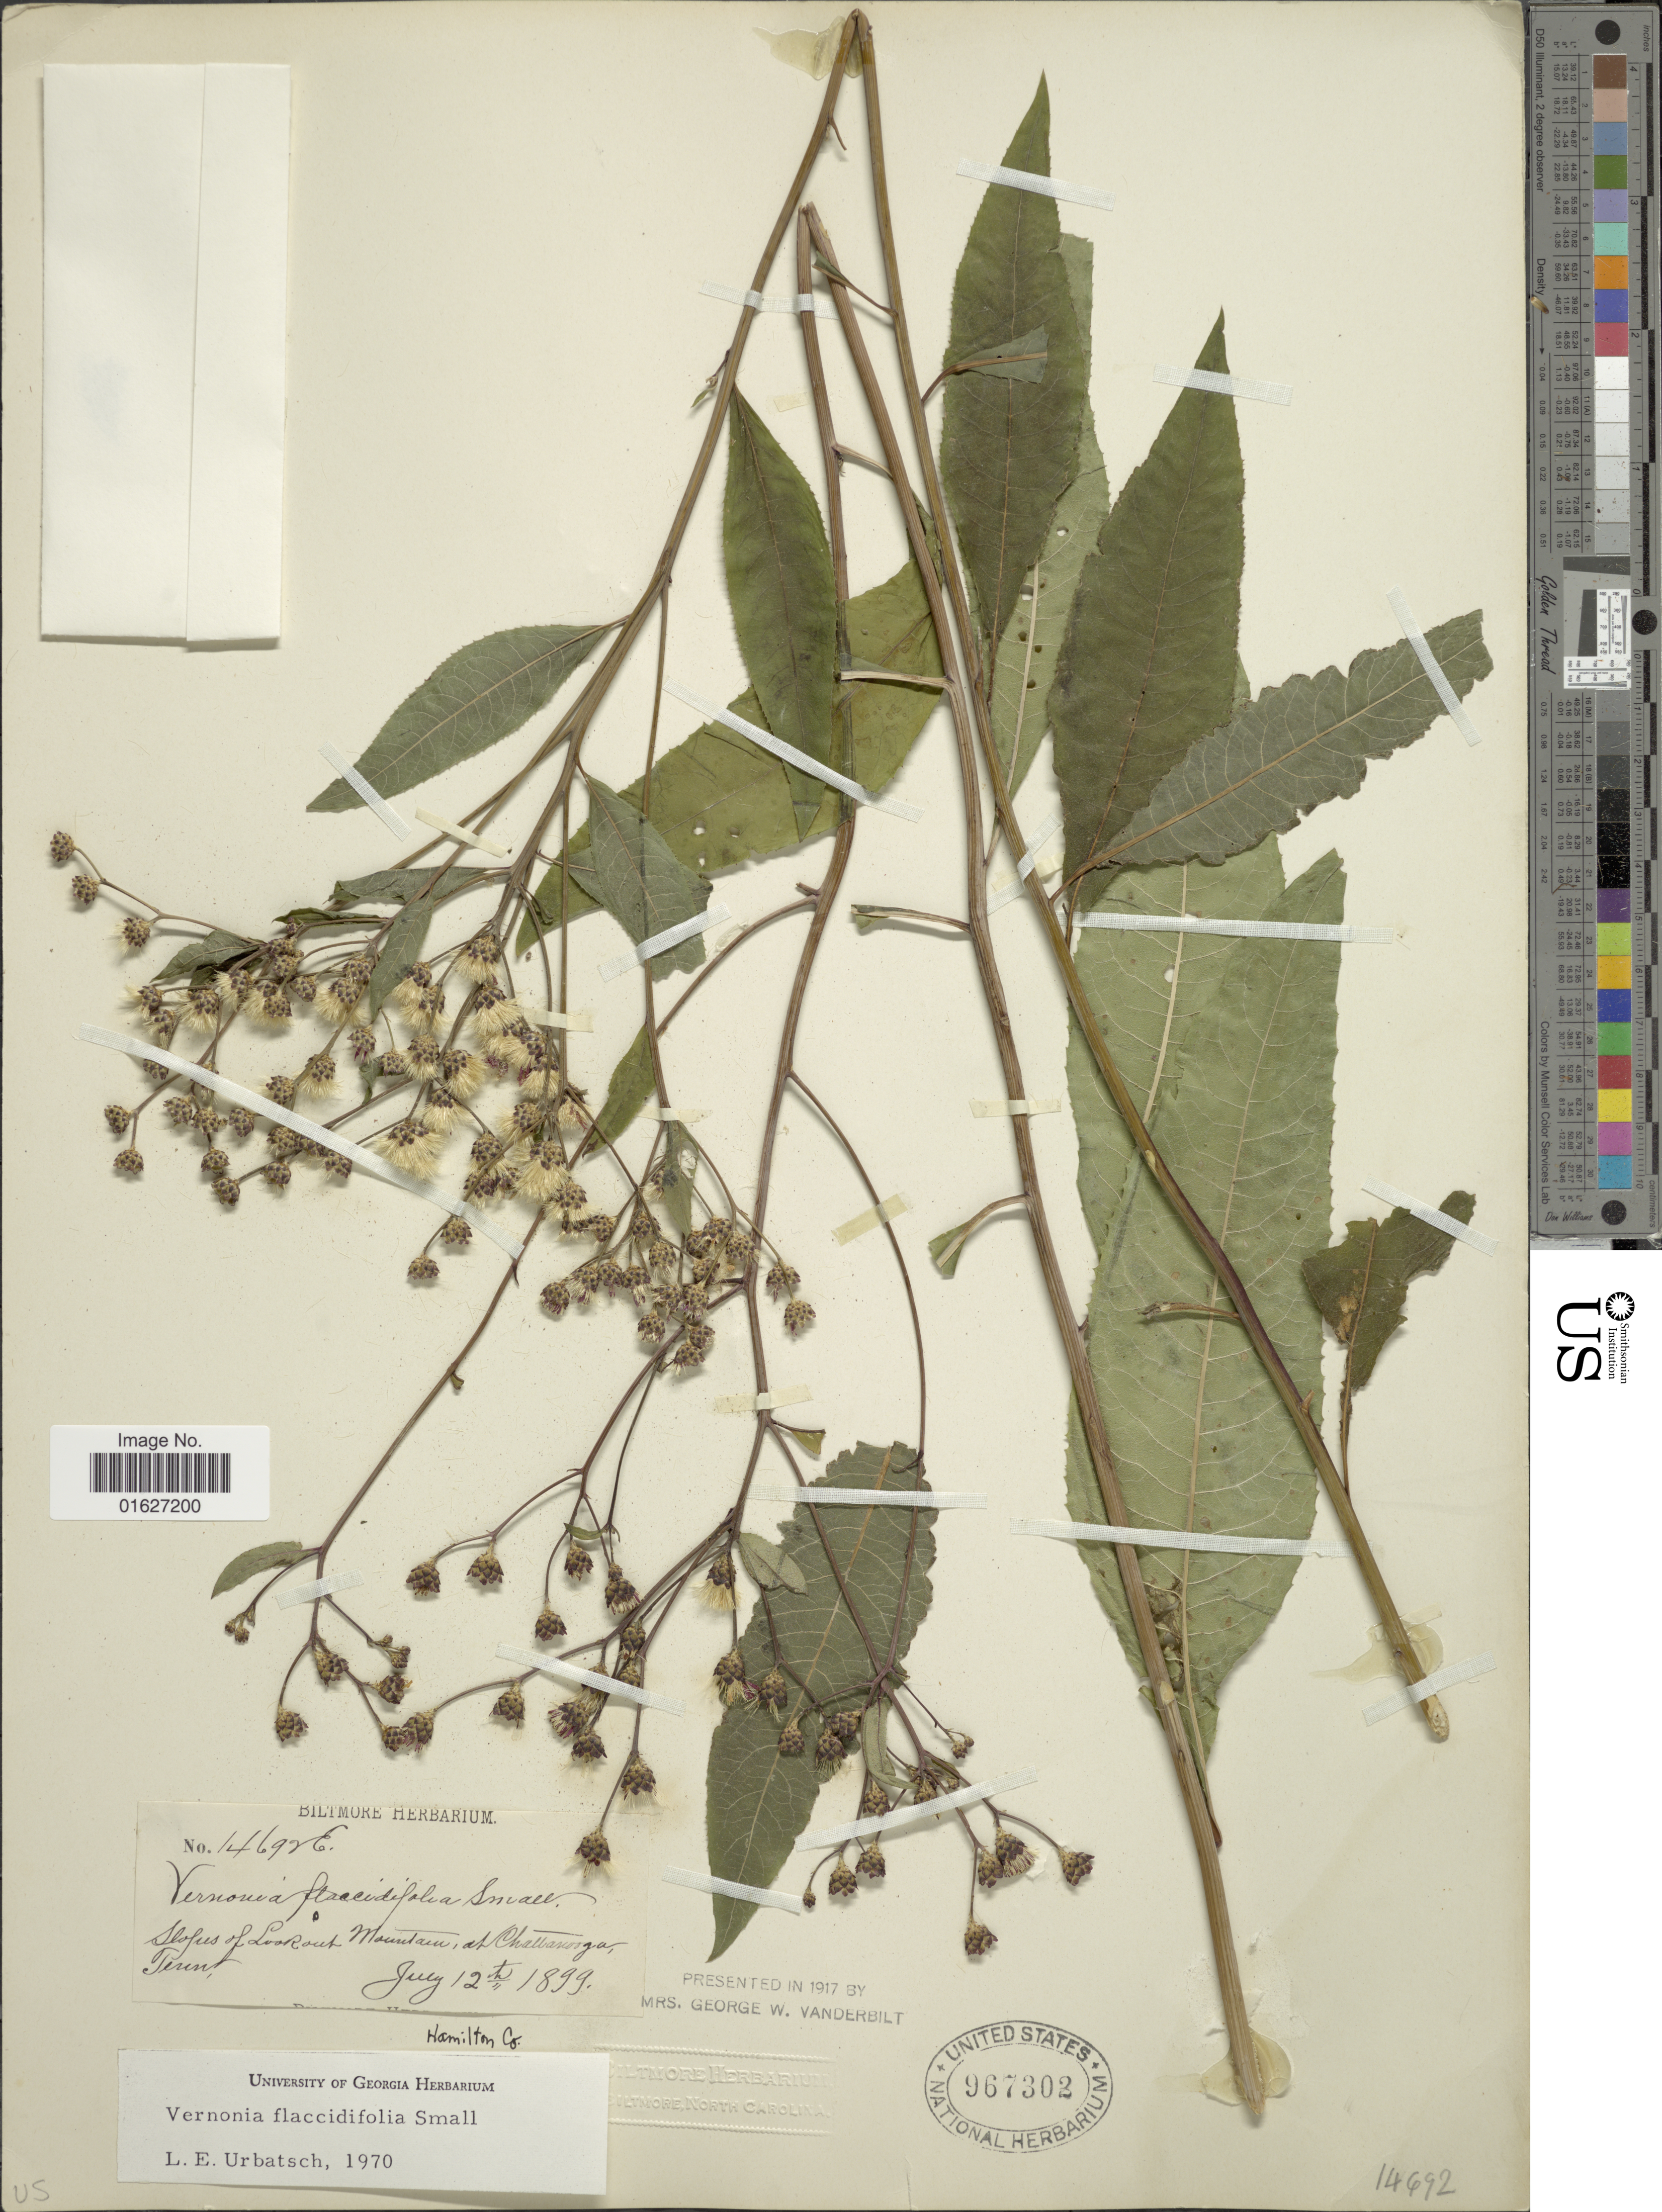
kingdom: Plantae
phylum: Tracheophyta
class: Magnoliopsida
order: Asterales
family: Asteraceae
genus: Vernonia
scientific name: Vernonia flaccidifolia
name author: Small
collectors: ex herb. Biltmore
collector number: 14692E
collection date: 1899-07-12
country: United States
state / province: Tennessee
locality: Slopes of Lookout Mountain, at Chattanooga, Hamilton Co.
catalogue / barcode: US 967302